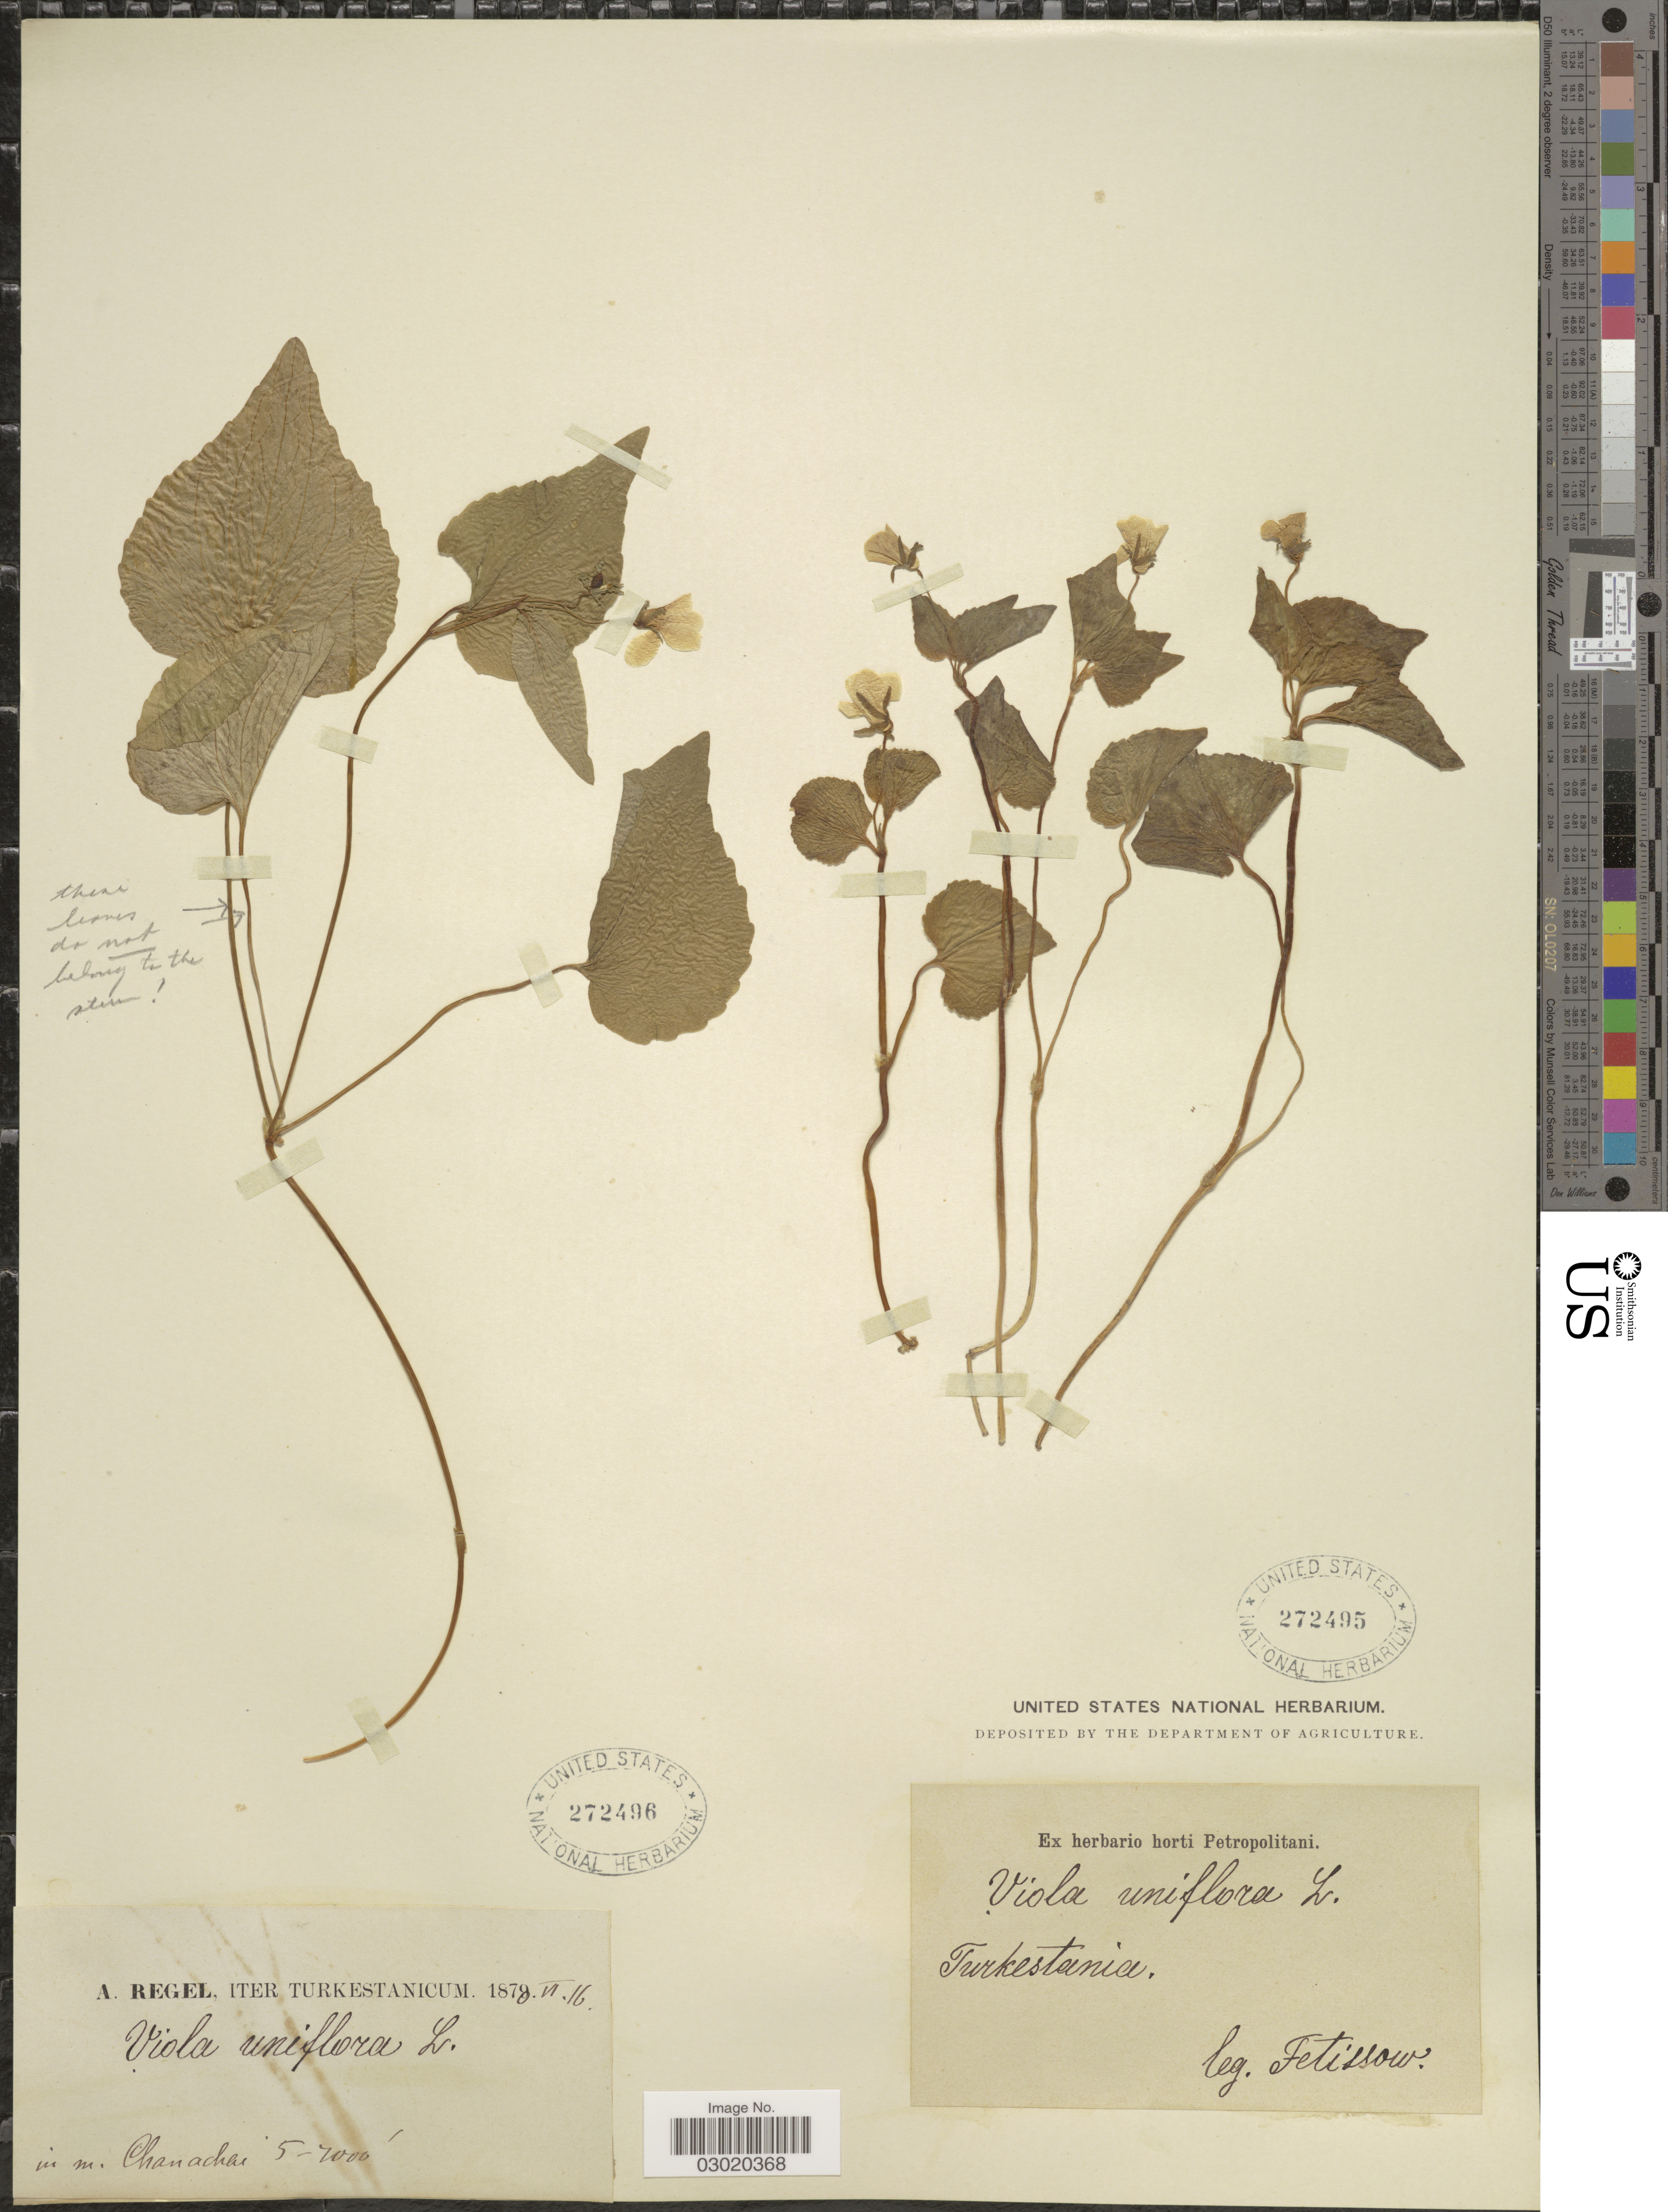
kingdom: Plantae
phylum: Tracheophyta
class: Magnoliopsida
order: Malpighiales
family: Violaceae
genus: Viola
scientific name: Viola uniflora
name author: L.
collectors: A. Regel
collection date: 1870-06-16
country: China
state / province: Xinjiang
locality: Iter Turkestanicum, inm. Chanachai.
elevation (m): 1524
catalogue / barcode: US 272496